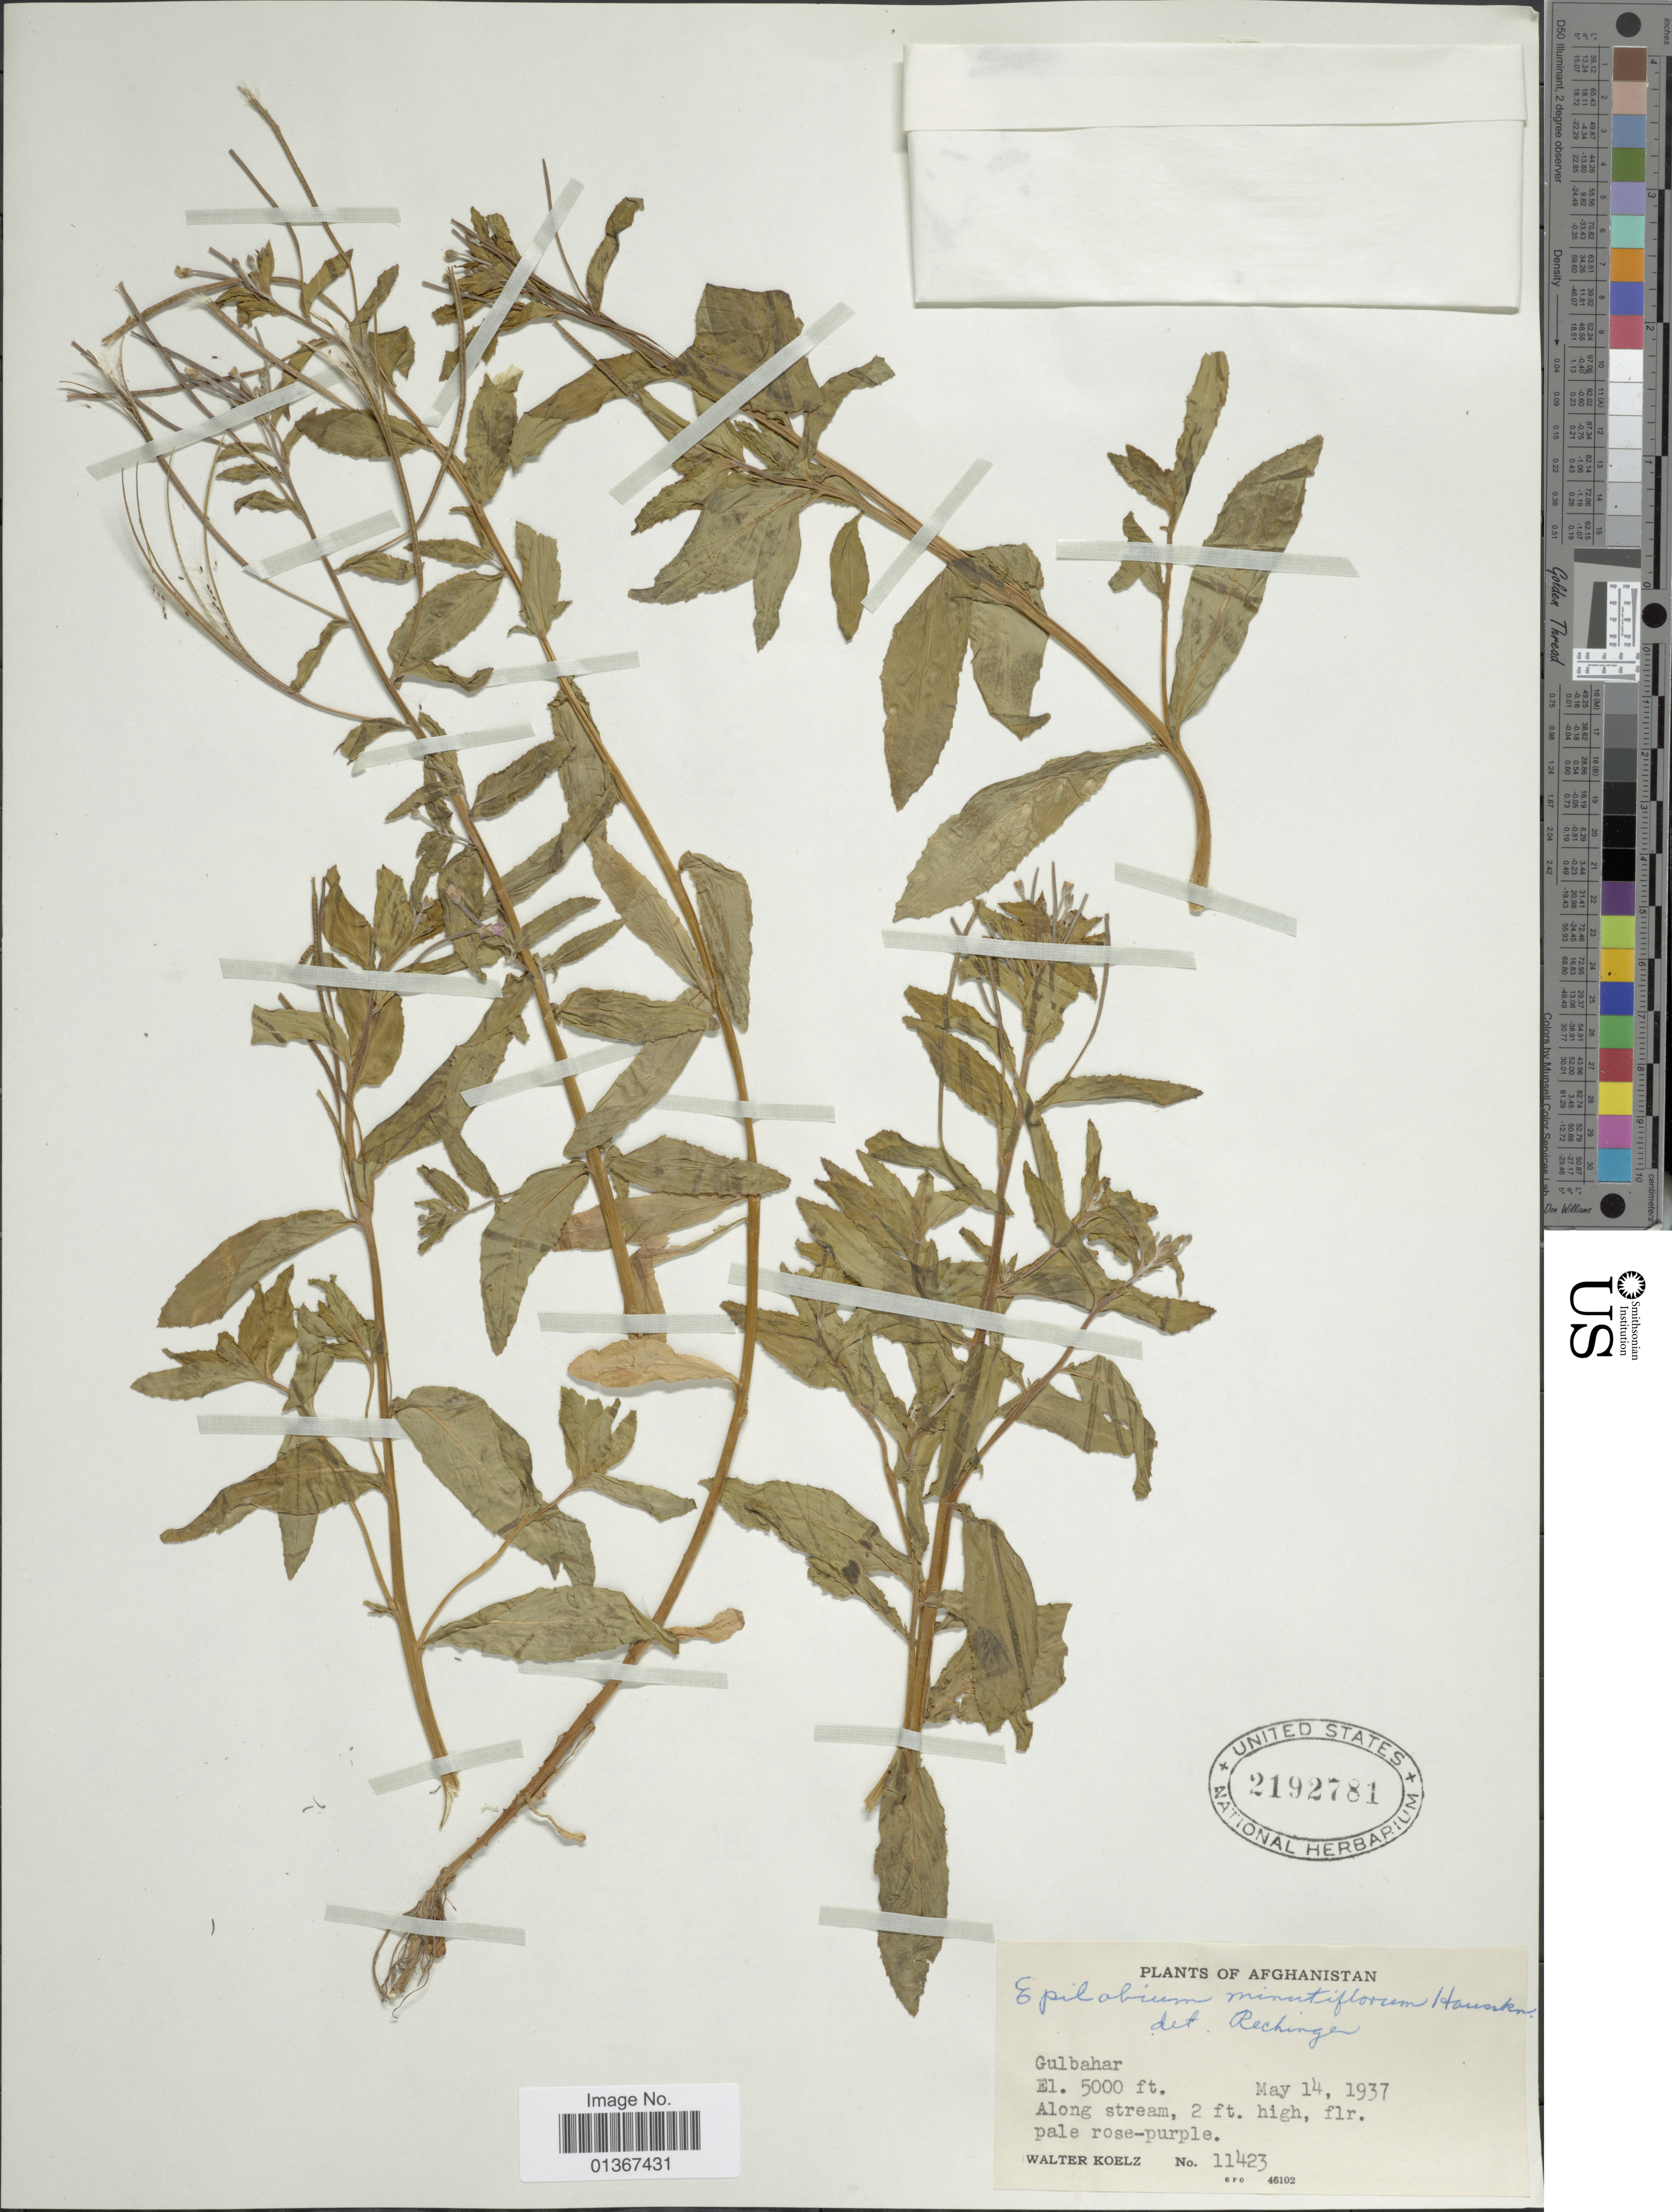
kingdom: Plantae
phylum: Tracheophyta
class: Magnoliopsida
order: Myrtales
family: Onagraceae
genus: Epilobium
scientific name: Epilobium minutiflorum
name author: Hausskn.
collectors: W. N. Koelz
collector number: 11423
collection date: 1937-05-14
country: Afghanistan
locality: Gulbahar.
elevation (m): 1524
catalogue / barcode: US 2192781